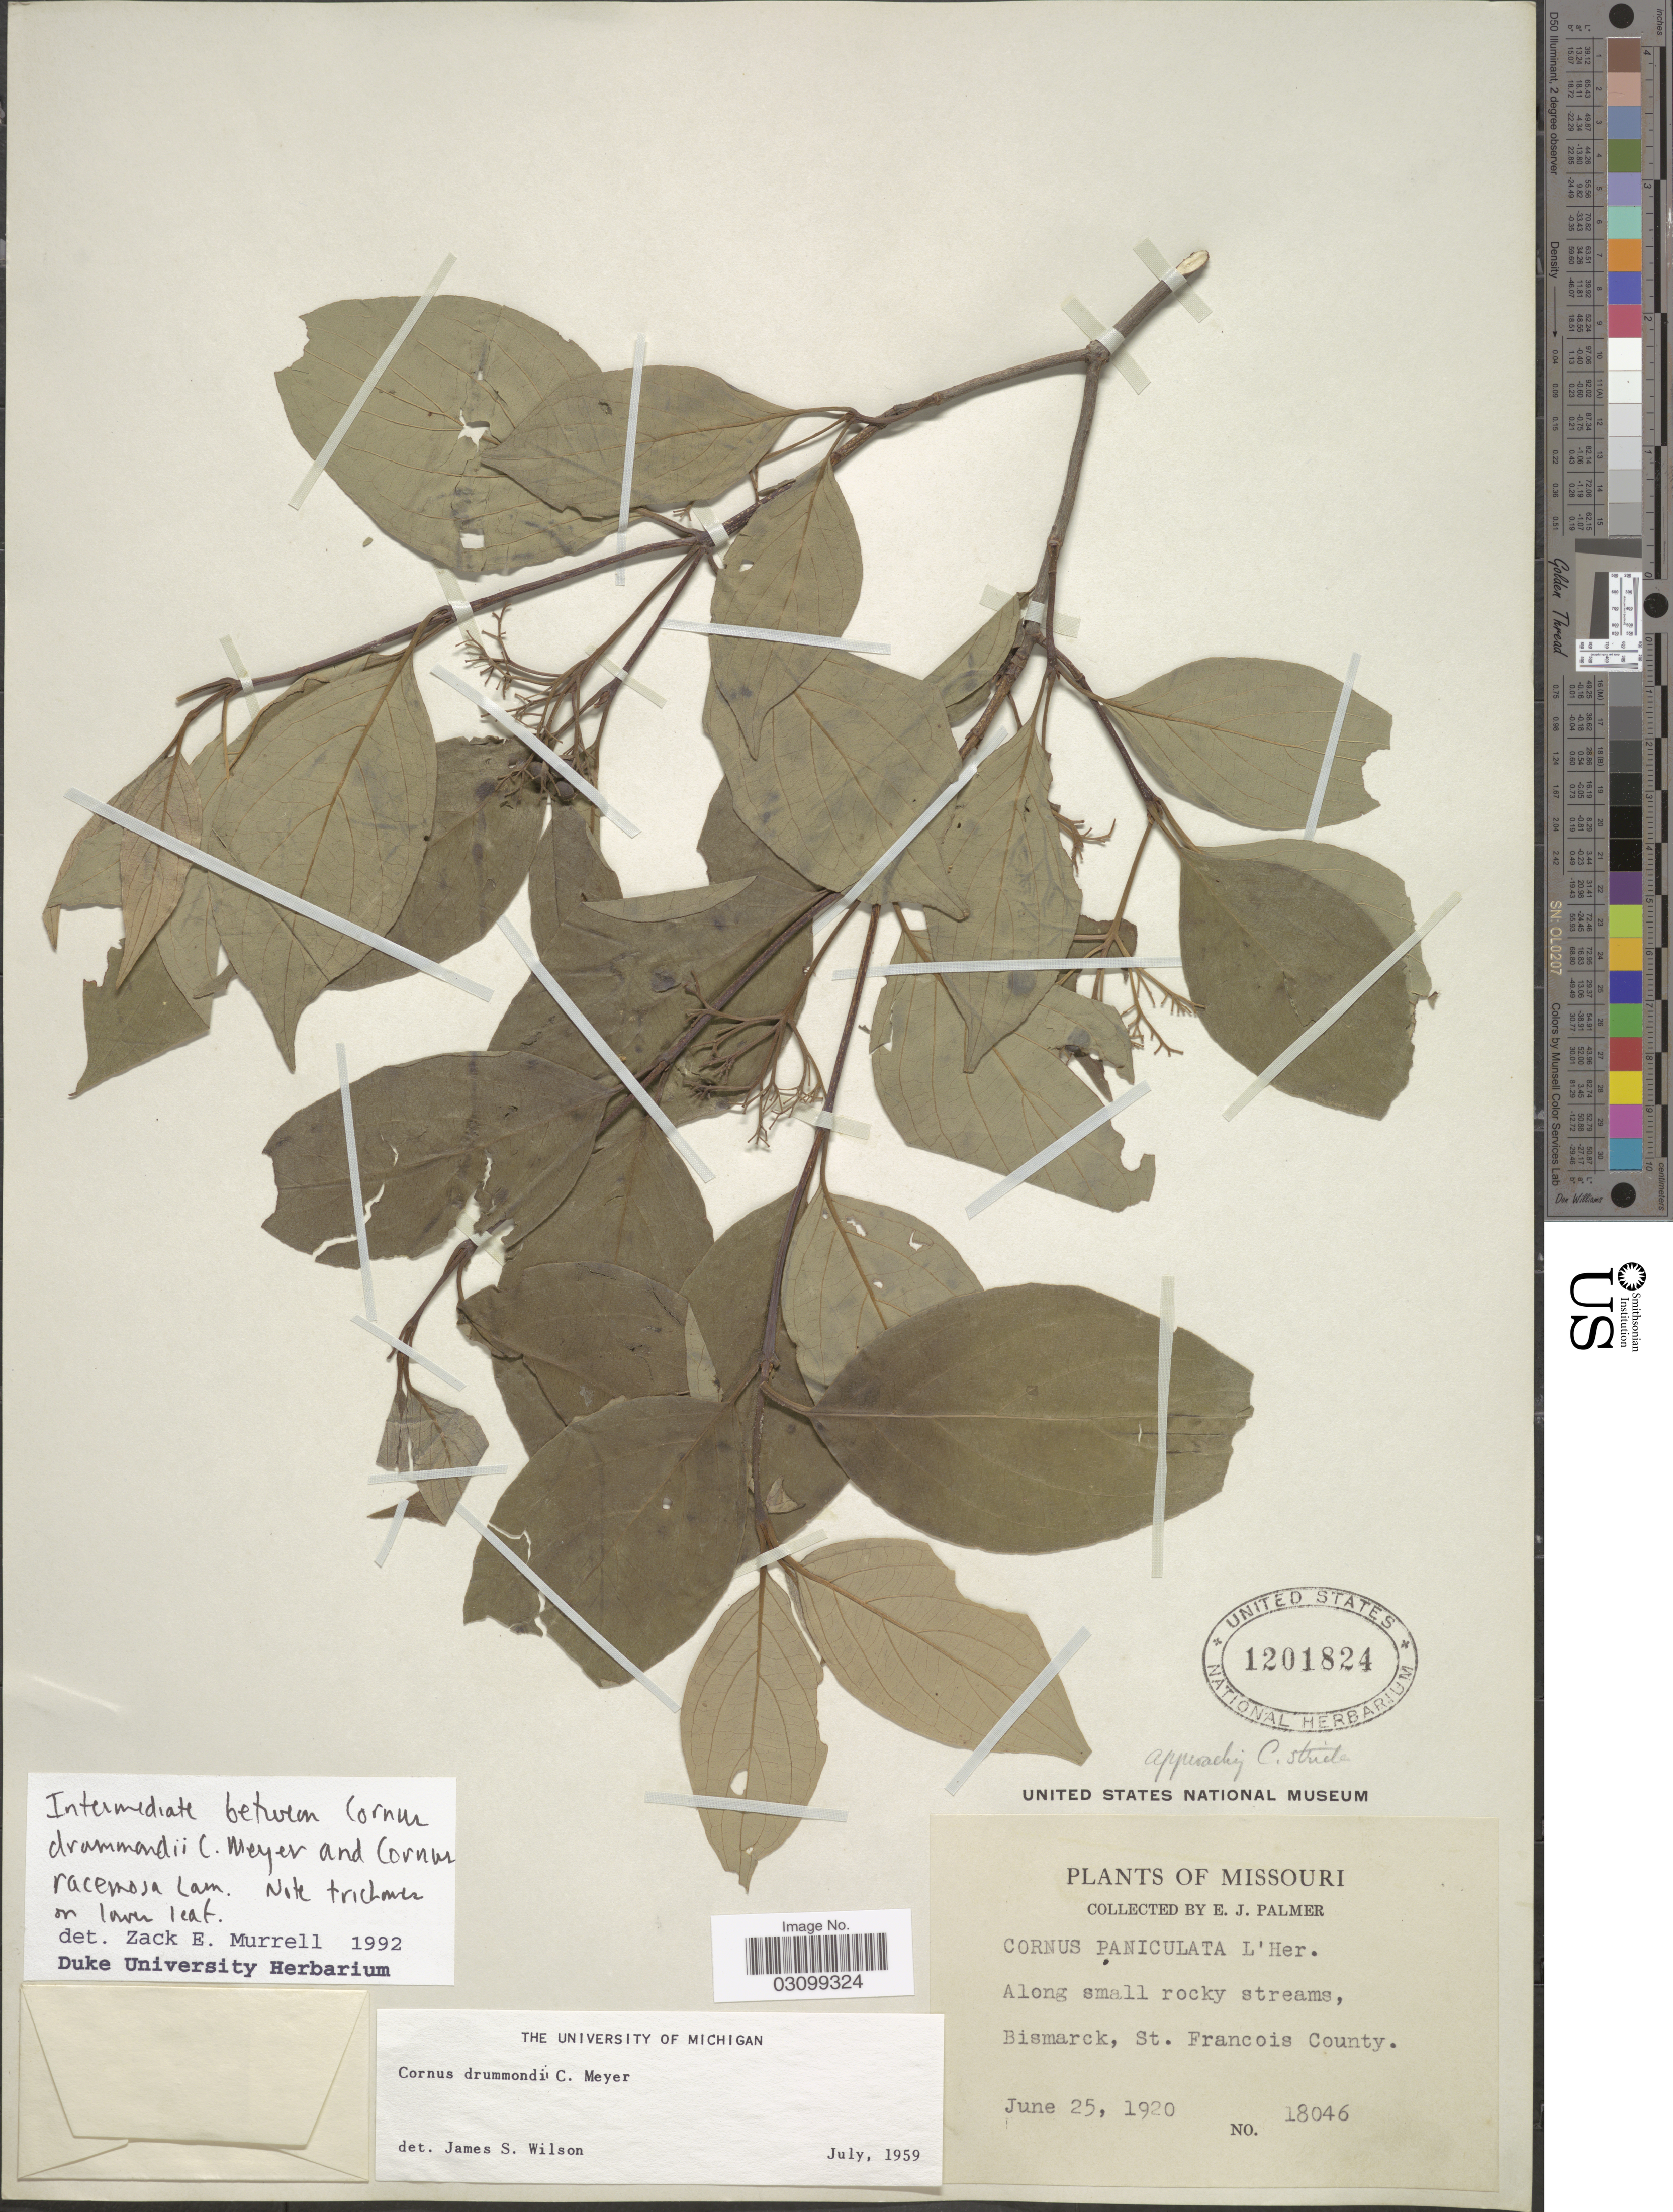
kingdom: Plantae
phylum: Tracheophyta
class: Magnoliopsida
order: Cornales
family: Cornaceae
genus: Cornus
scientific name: Cornus drummondii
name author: C.A. Mey.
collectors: E. J. Palmer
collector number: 18046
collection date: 1920-06-25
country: United States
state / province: Missouri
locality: Along small rocky streams, Bismarck, St. Francois County.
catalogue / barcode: US 1201824